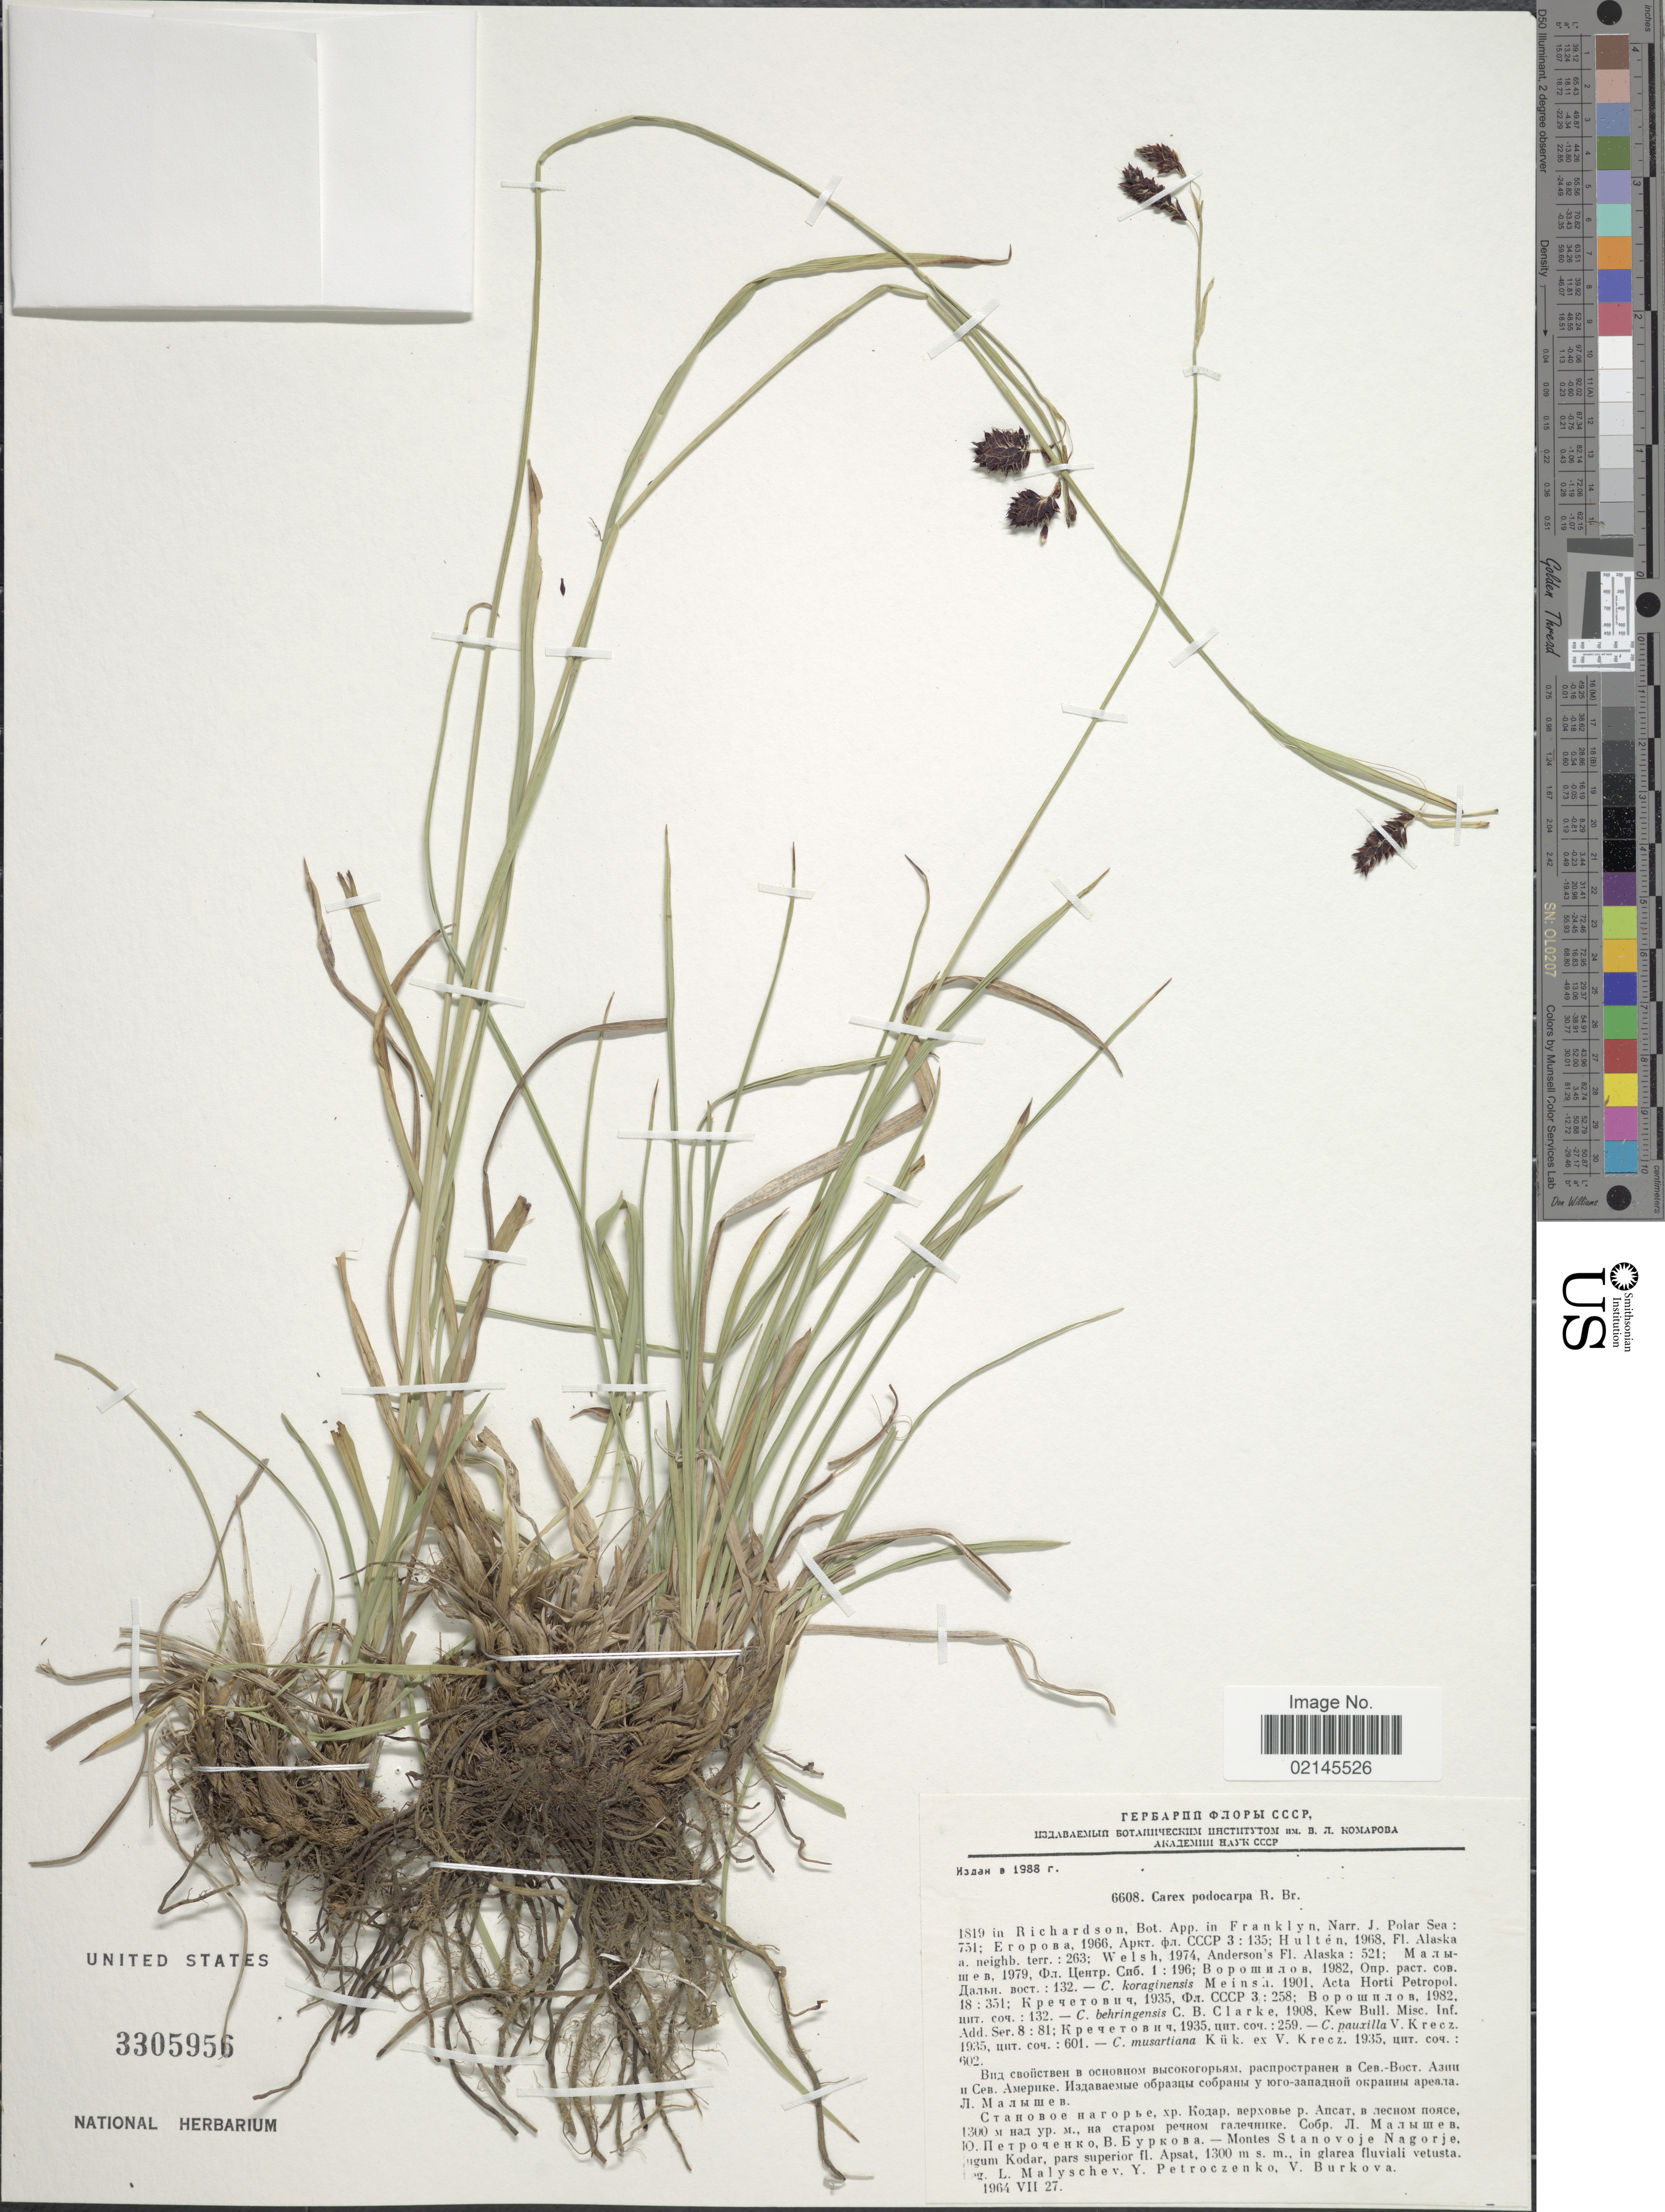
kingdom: Plantae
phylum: Tracheophyta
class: Liliopsida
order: Poales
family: Cyperaceae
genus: Carex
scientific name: Carex podocarpa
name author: R. Br.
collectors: L. Malyschev, Y. Petroczenko & V. Burkova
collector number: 6608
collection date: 1964-07-27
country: Russian Federation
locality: Montes Stanovoje Nagorje, jugum Kodar, fl. Apsat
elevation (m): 1300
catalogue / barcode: US 3305956